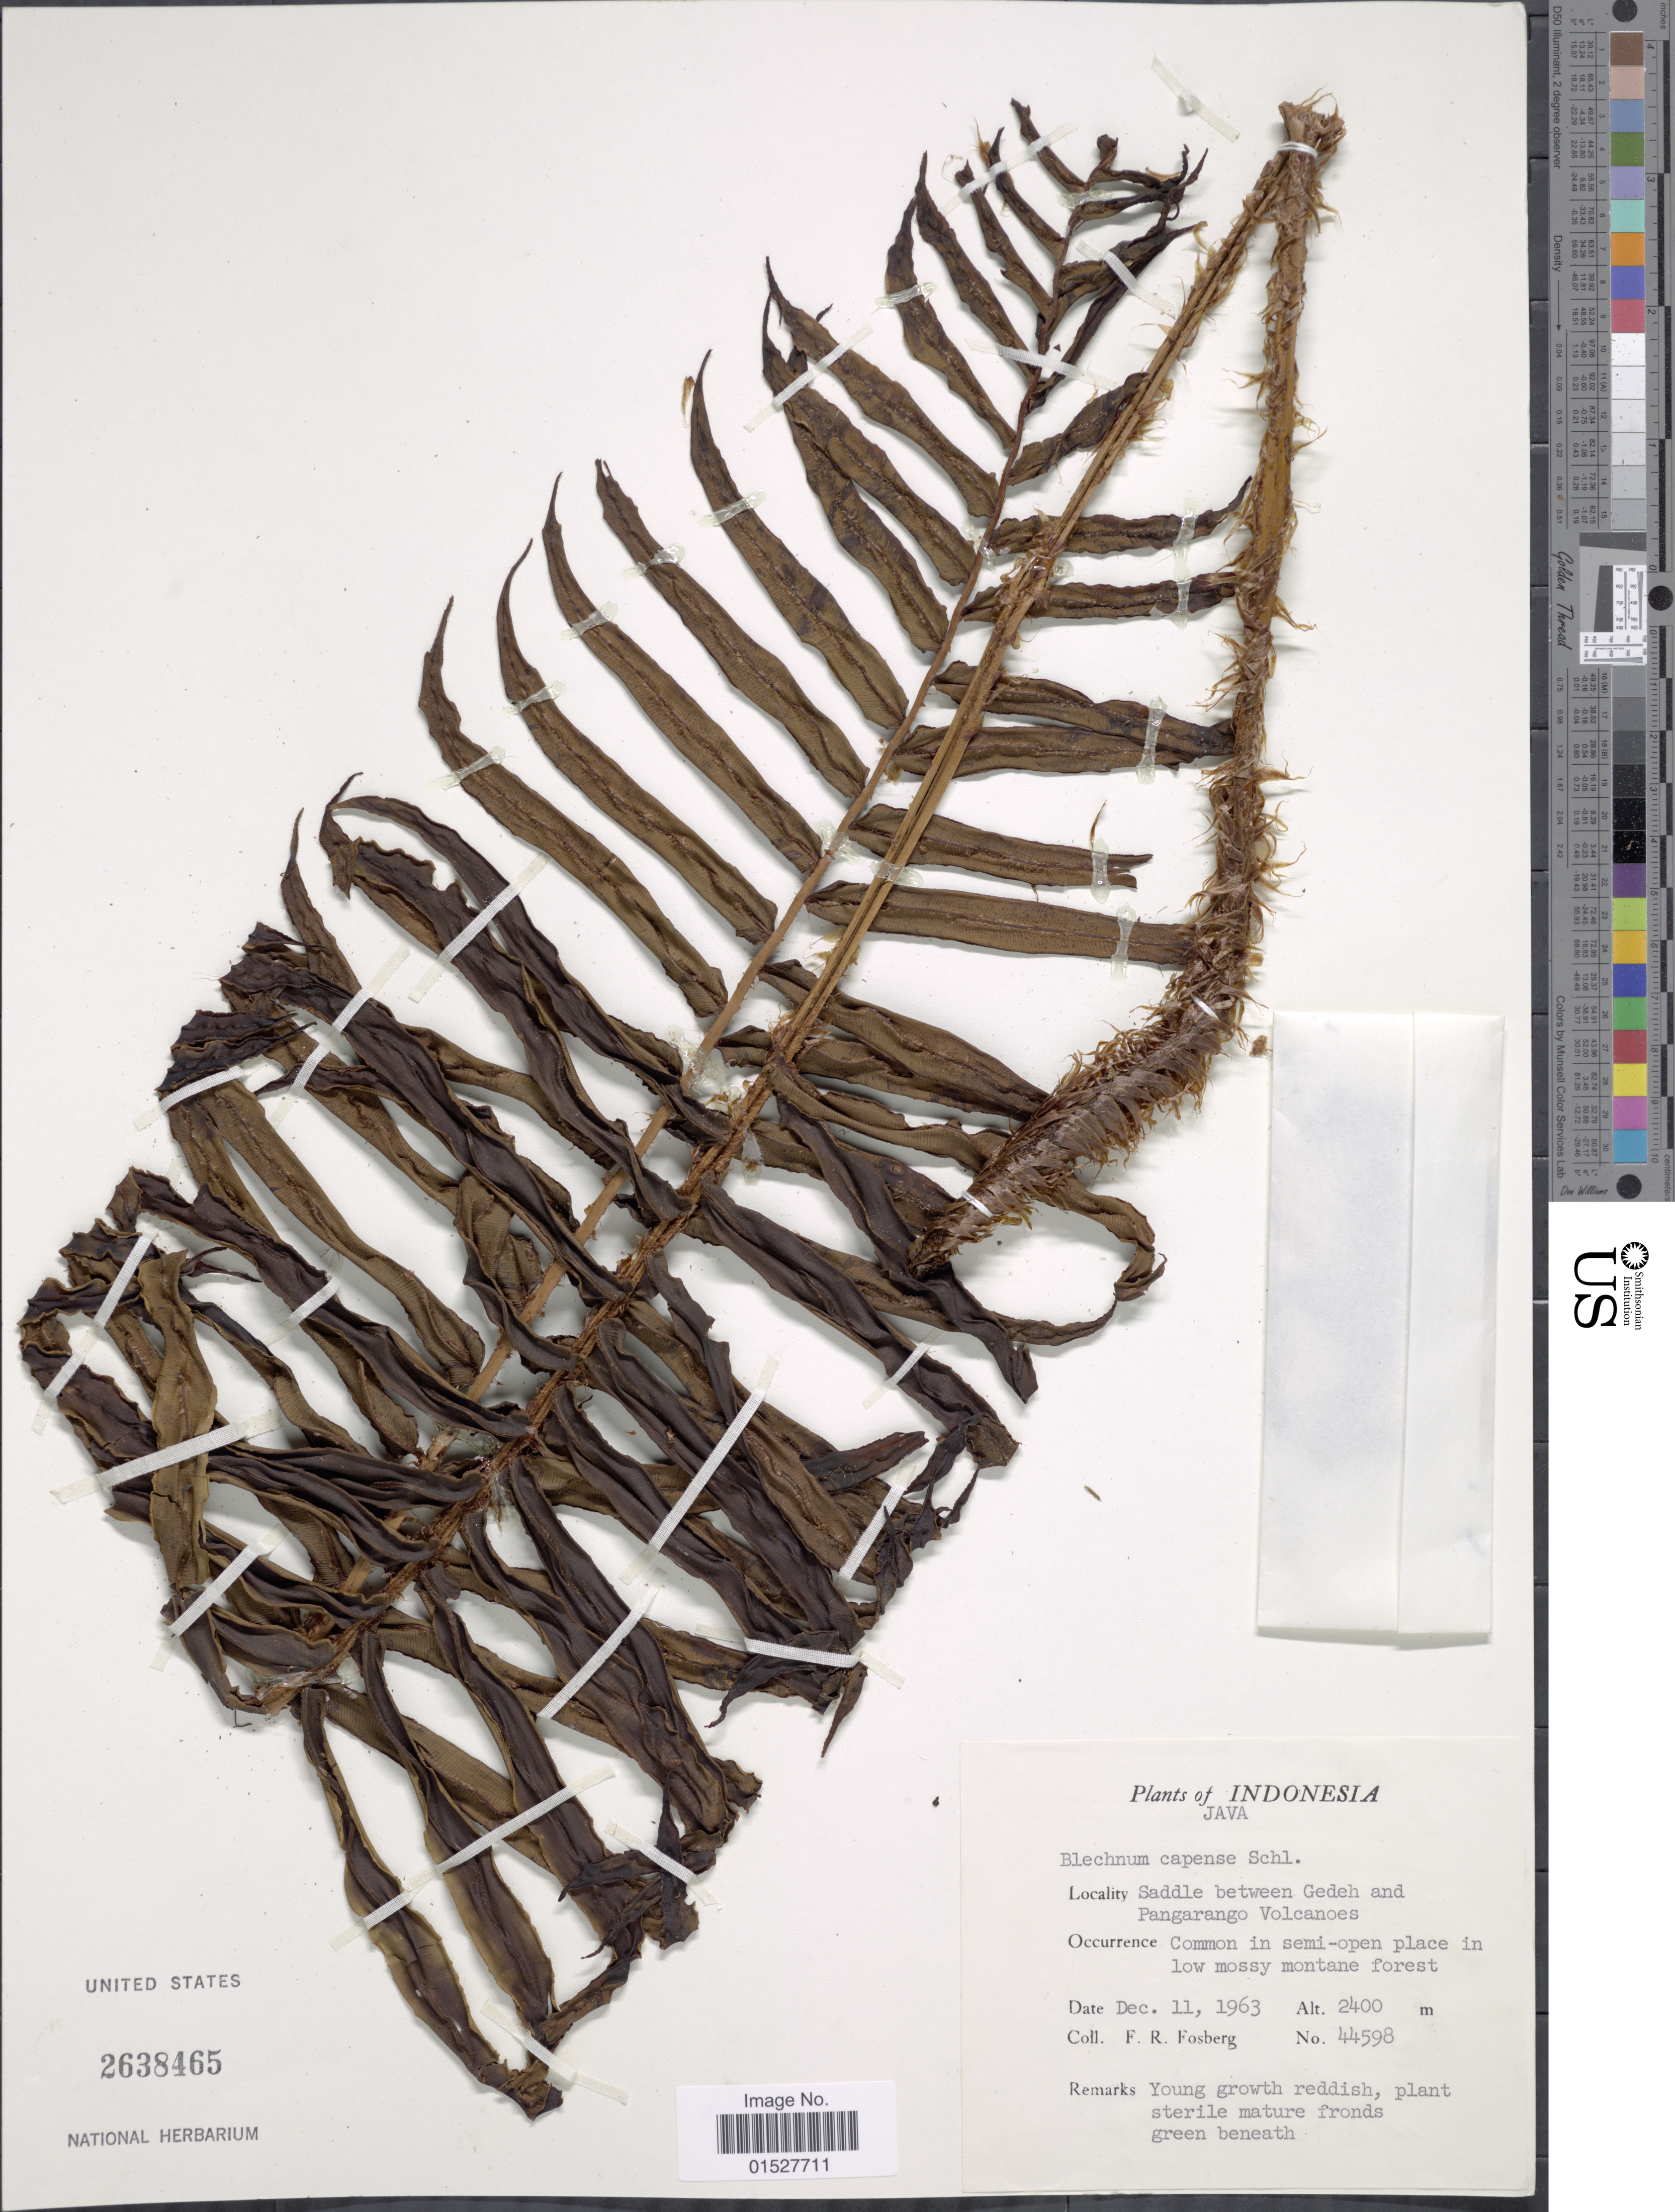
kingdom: Plantae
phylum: Tracheophyta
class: Polypodiopsida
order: Polypodiales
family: Blechnaceae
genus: Blechnum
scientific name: Blechnum vestitum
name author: (Blume) Kuhn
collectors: F. R. Fosberg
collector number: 44598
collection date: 1963-12-11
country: Indonesia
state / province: Java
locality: Saddle between Gedeh and Pangarango Volcanoes.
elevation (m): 2400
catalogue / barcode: US 2638465